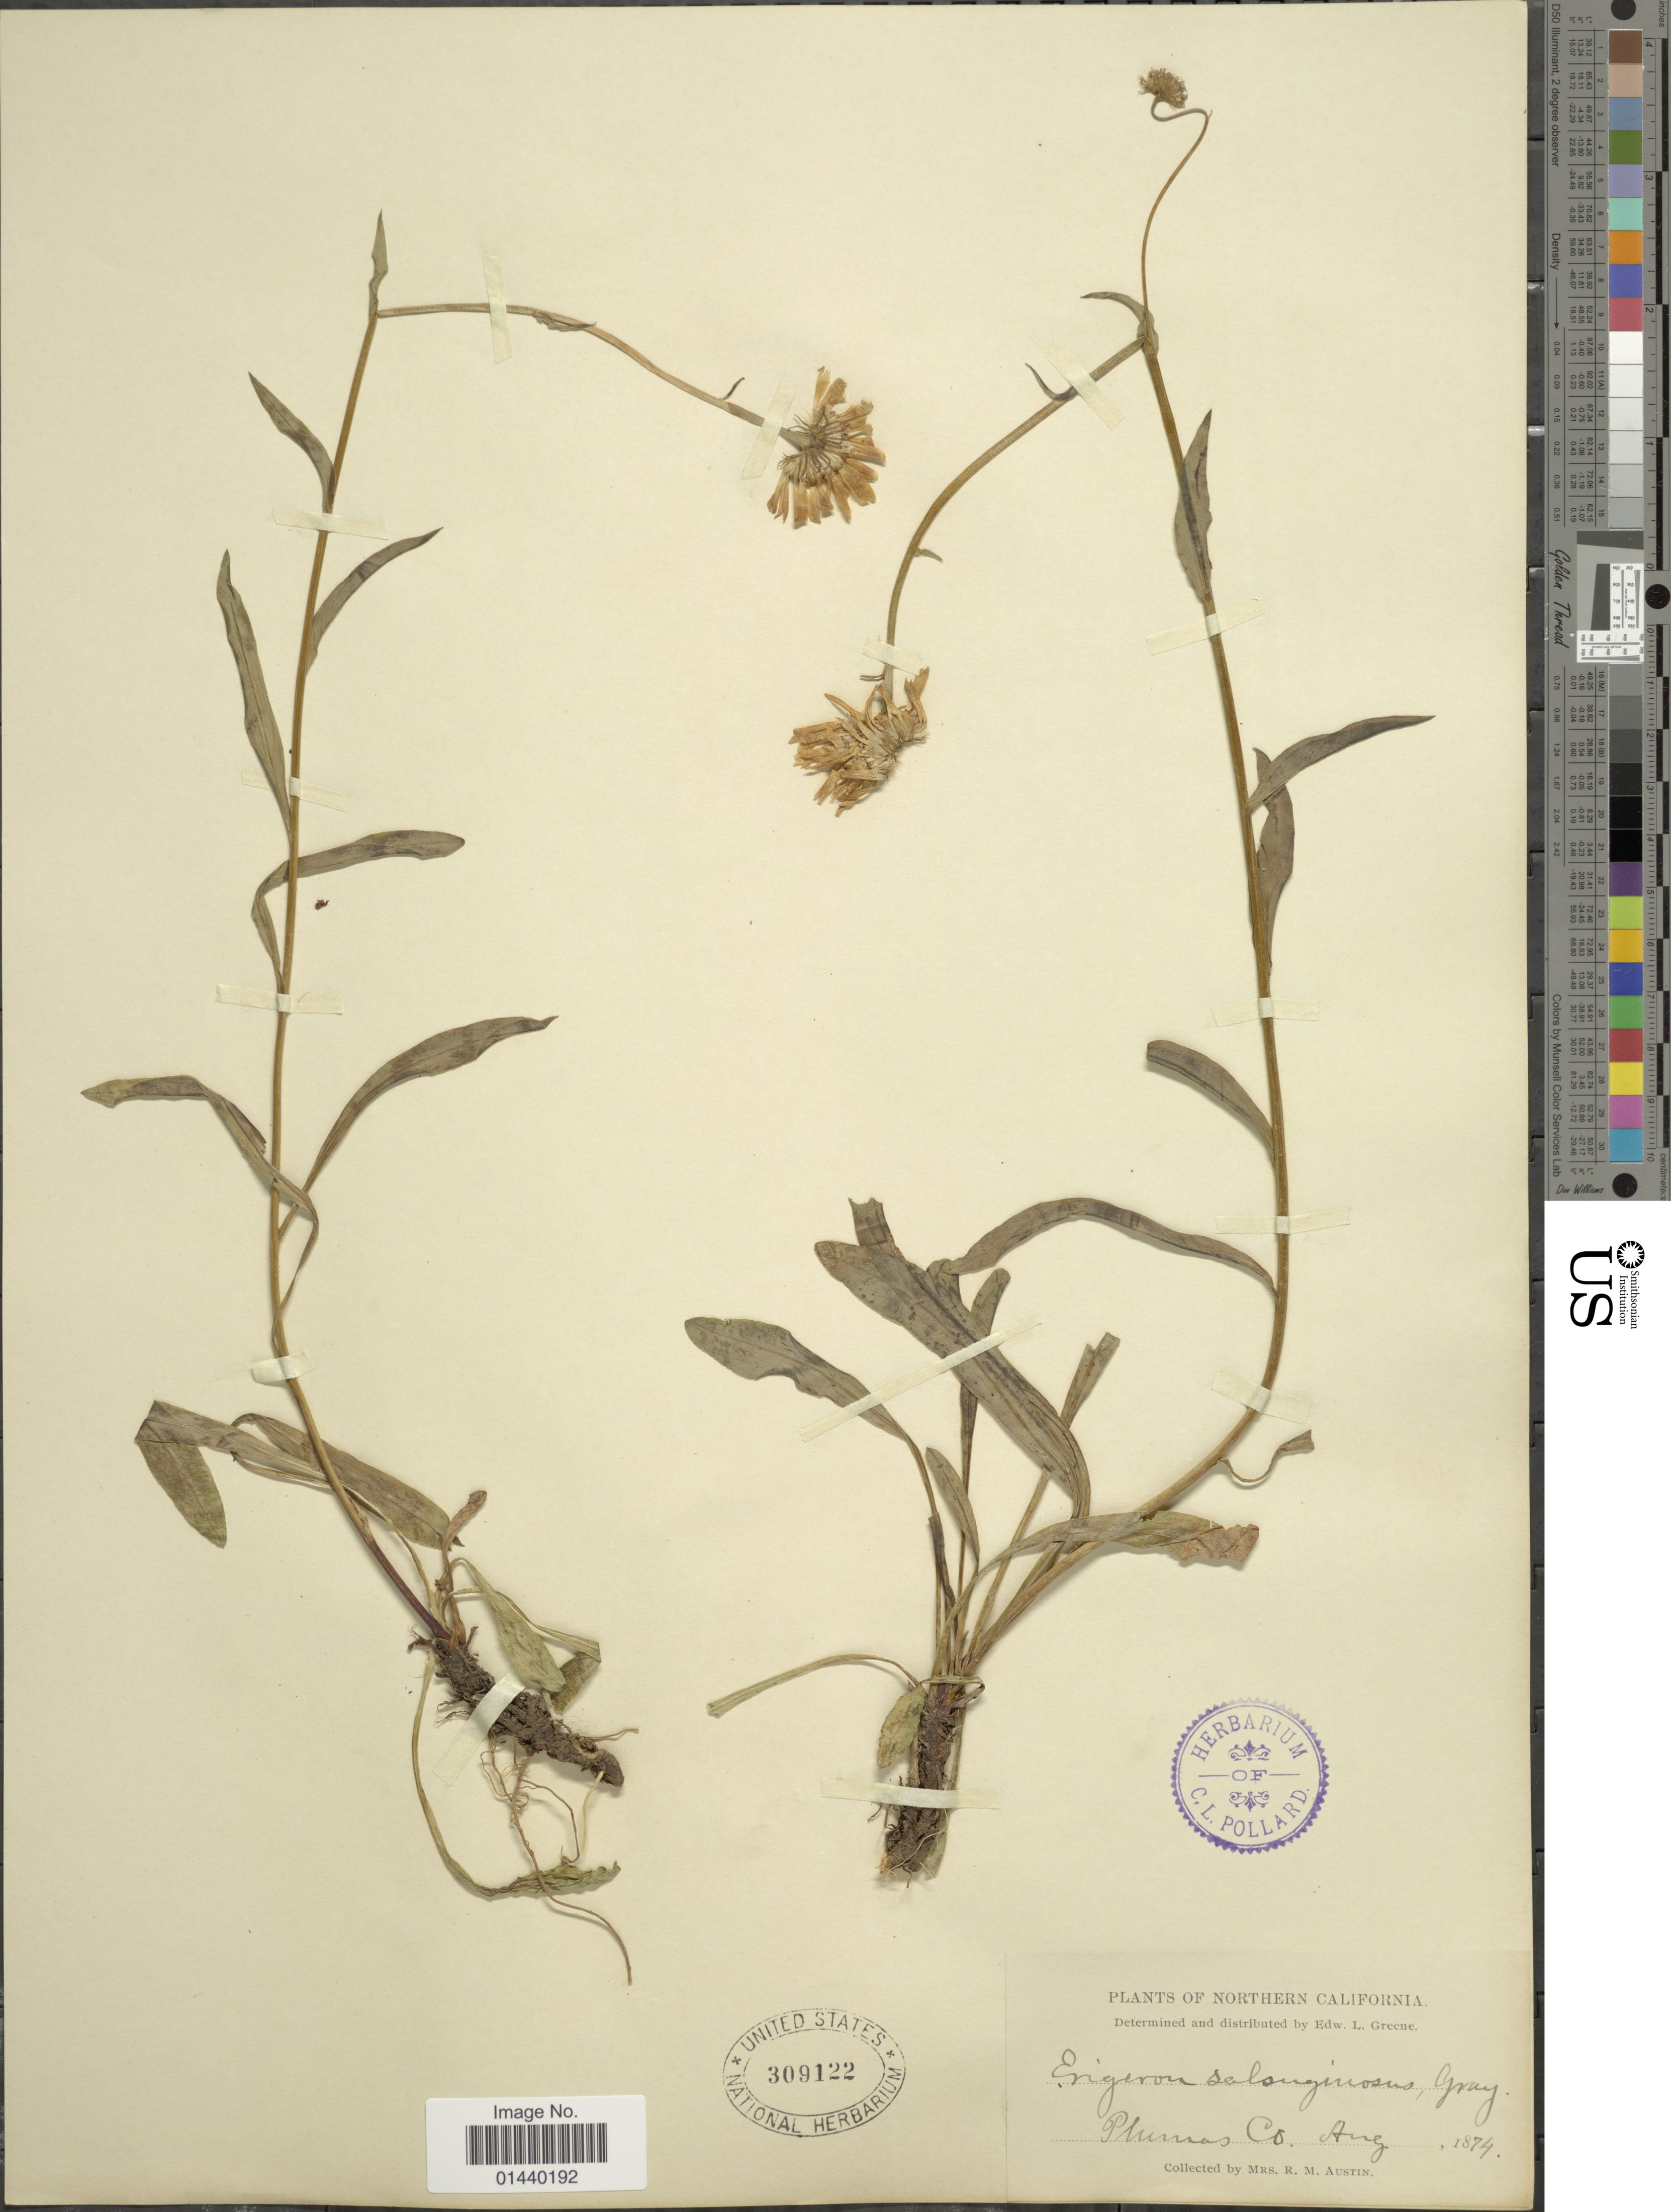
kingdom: Plantae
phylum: Tracheophyta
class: Magnoliopsida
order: Asterales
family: Asteraceae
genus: Erigeron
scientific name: Erigeron salsuginosus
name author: (Richardson ex R. Br.) A. Gray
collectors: R. Austin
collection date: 1874-08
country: United States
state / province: California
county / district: Plumas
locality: Northern California. Plumas Co.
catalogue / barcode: US 309122